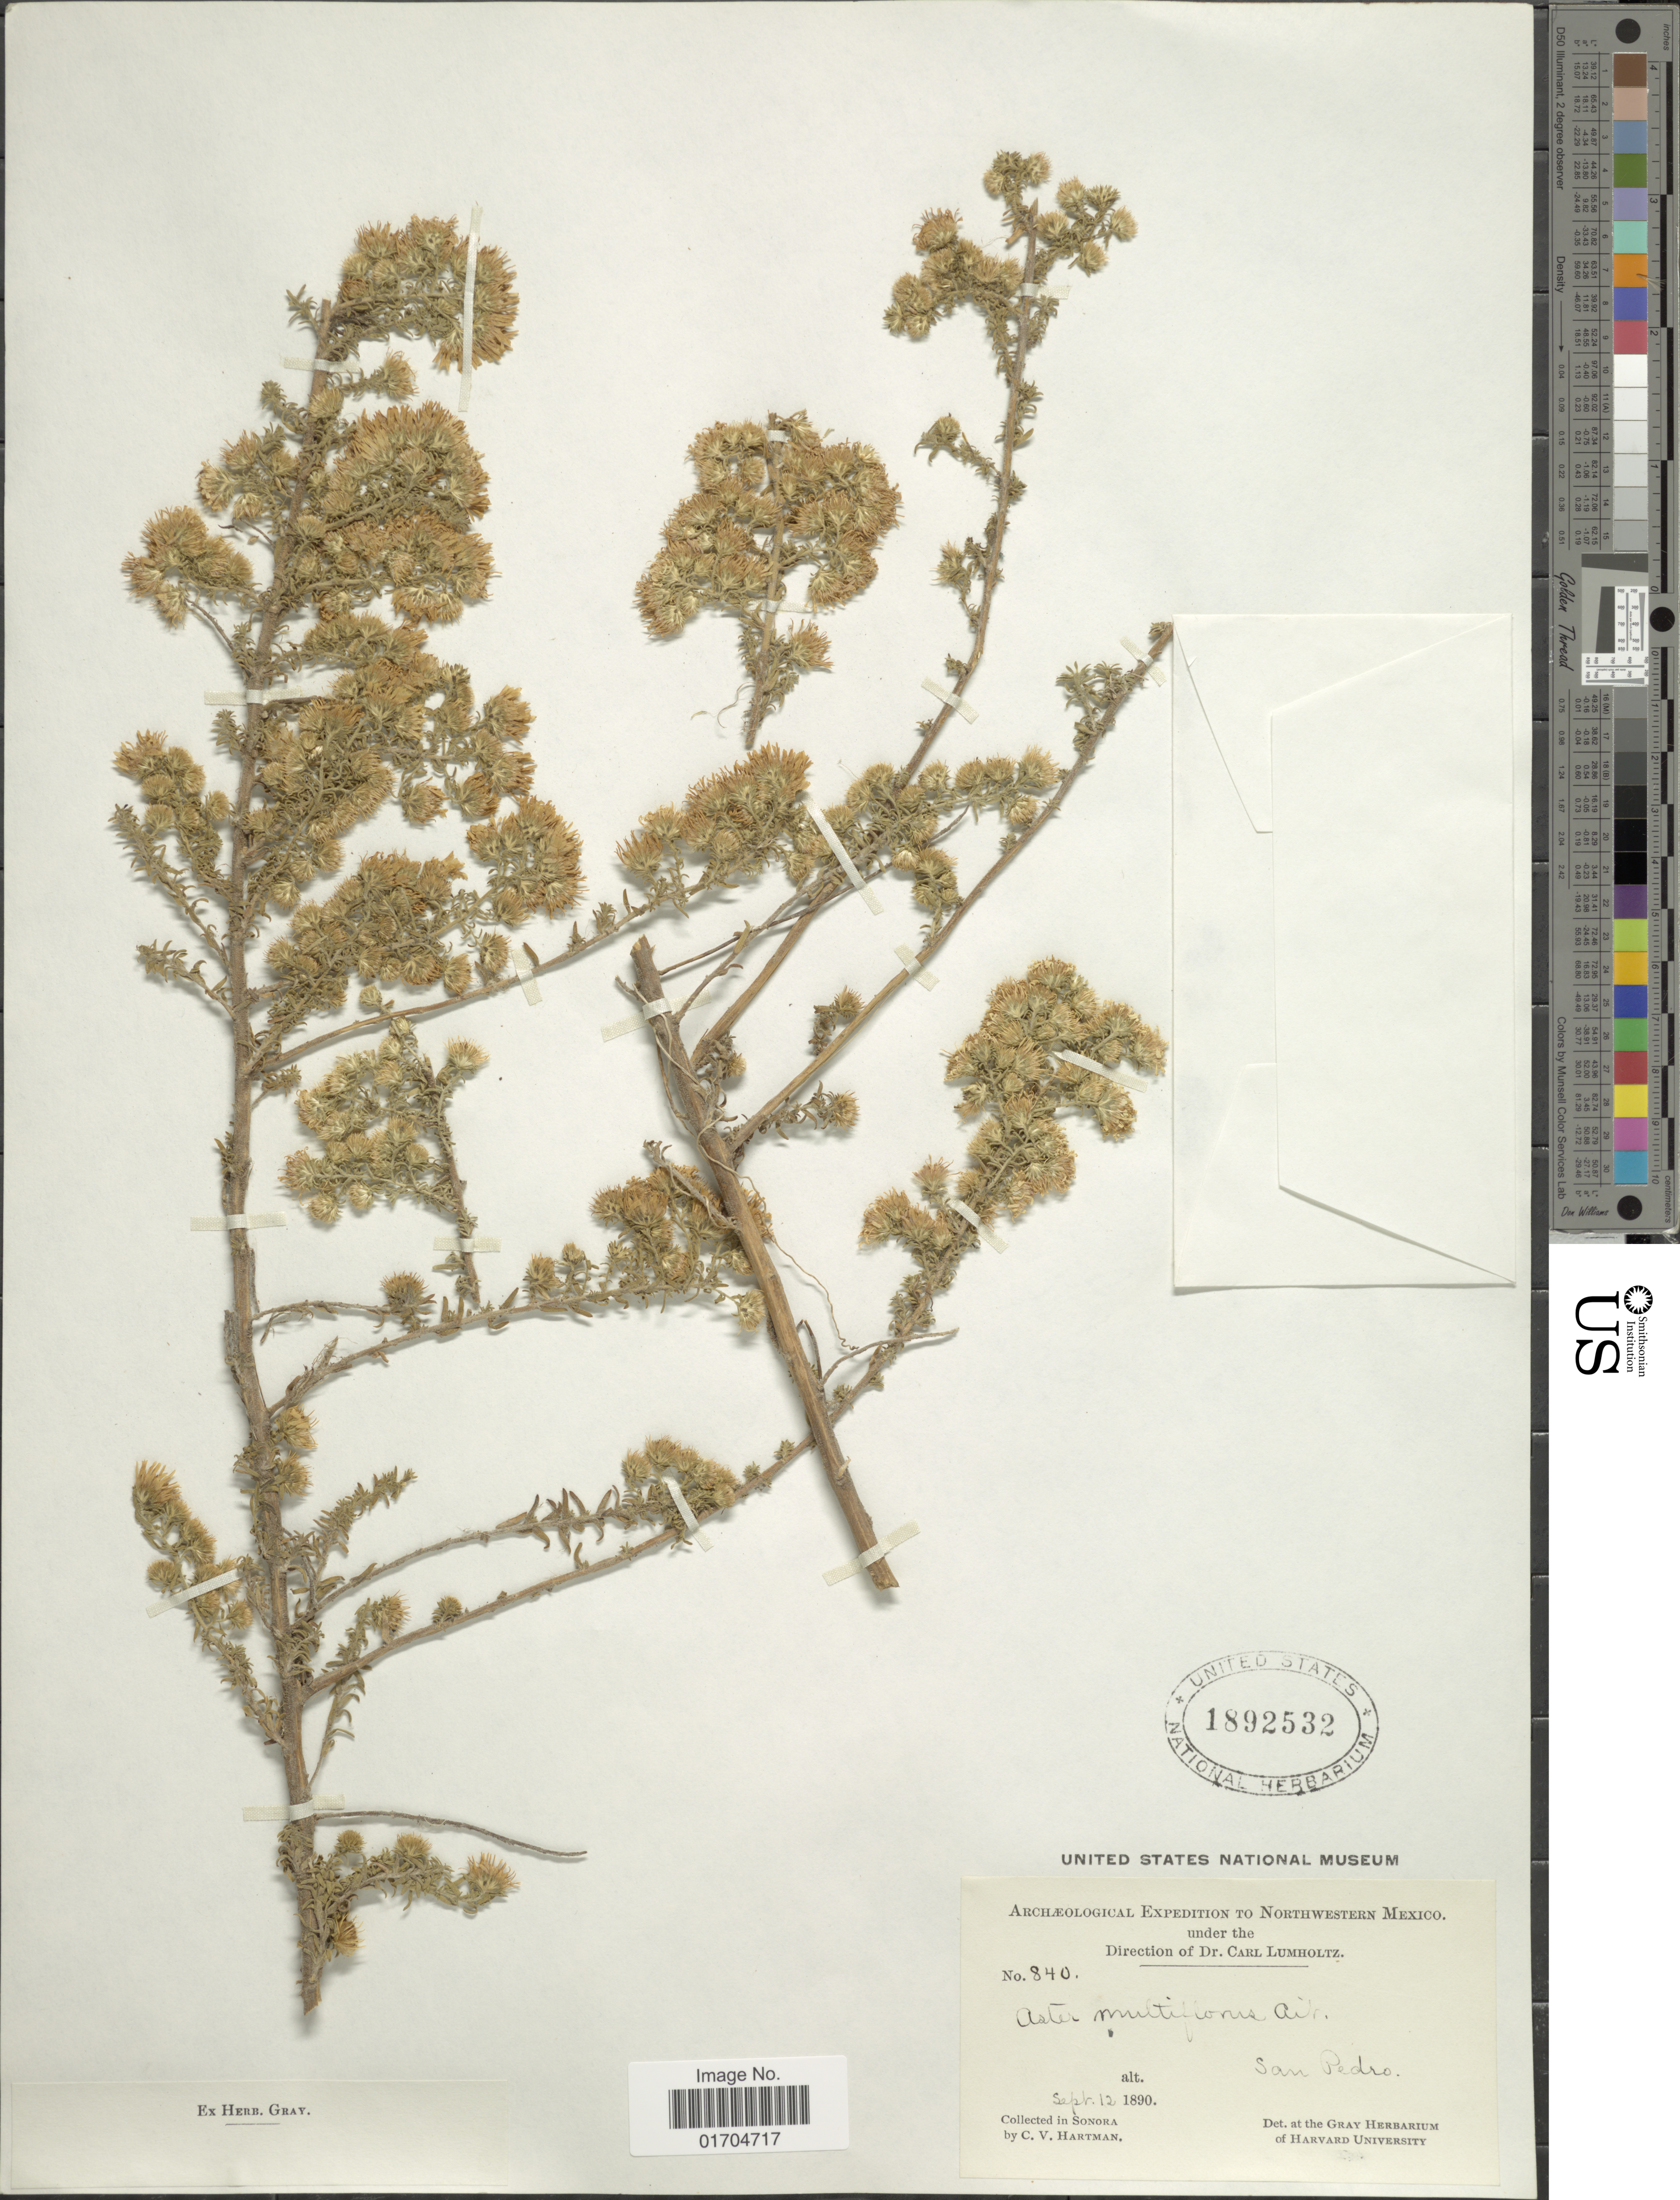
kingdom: Plantae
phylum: Tracheophyta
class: Magnoliopsida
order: Asterales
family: Asteraceae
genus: Symphyotrichum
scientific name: Symphyotrichum ericoides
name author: (L.) G.L. Nesom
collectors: C. V. Hartman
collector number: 840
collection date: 1890-09-12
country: Mexico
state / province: Sonora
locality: Northwestern Mexico. San Pedro.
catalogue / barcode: US 1892532